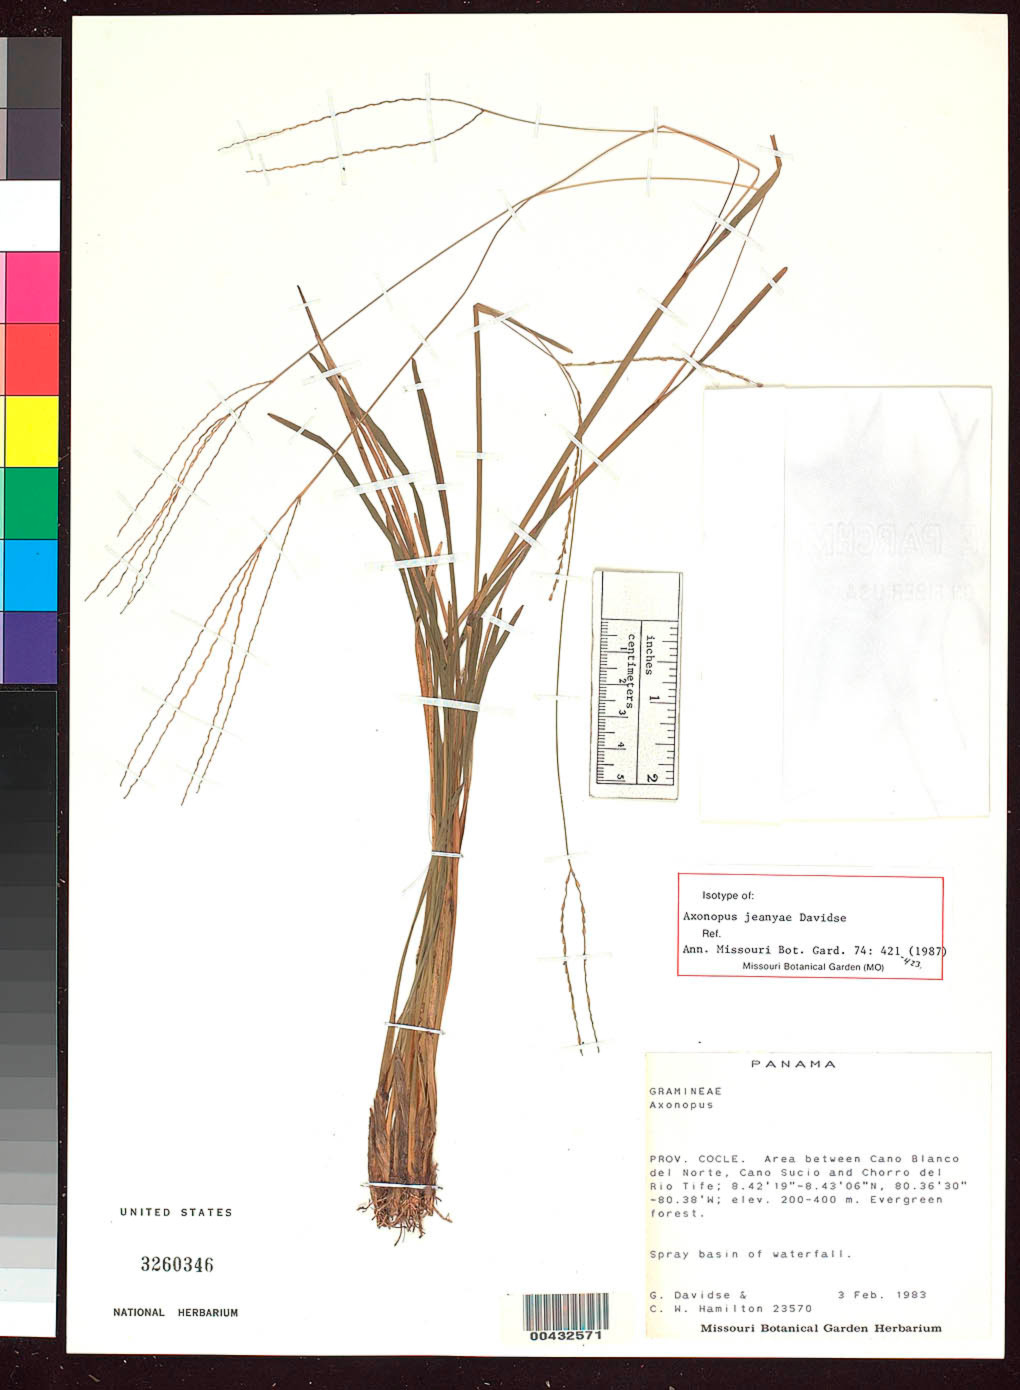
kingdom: Plantae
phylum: Tracheophyta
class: Liliopsida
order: Poales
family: Poaceae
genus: Axonopus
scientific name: Axonopus jeanyae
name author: Davidse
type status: Isotype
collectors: G. Davidse & C. W. Hamilton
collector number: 23570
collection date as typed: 03 Feb 1983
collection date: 1983-02-03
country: Panama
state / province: Coclé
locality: Area between Cano Blanco del Norte, Cano Sucio & Chorro del Rio Tife.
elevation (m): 200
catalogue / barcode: US 3260346